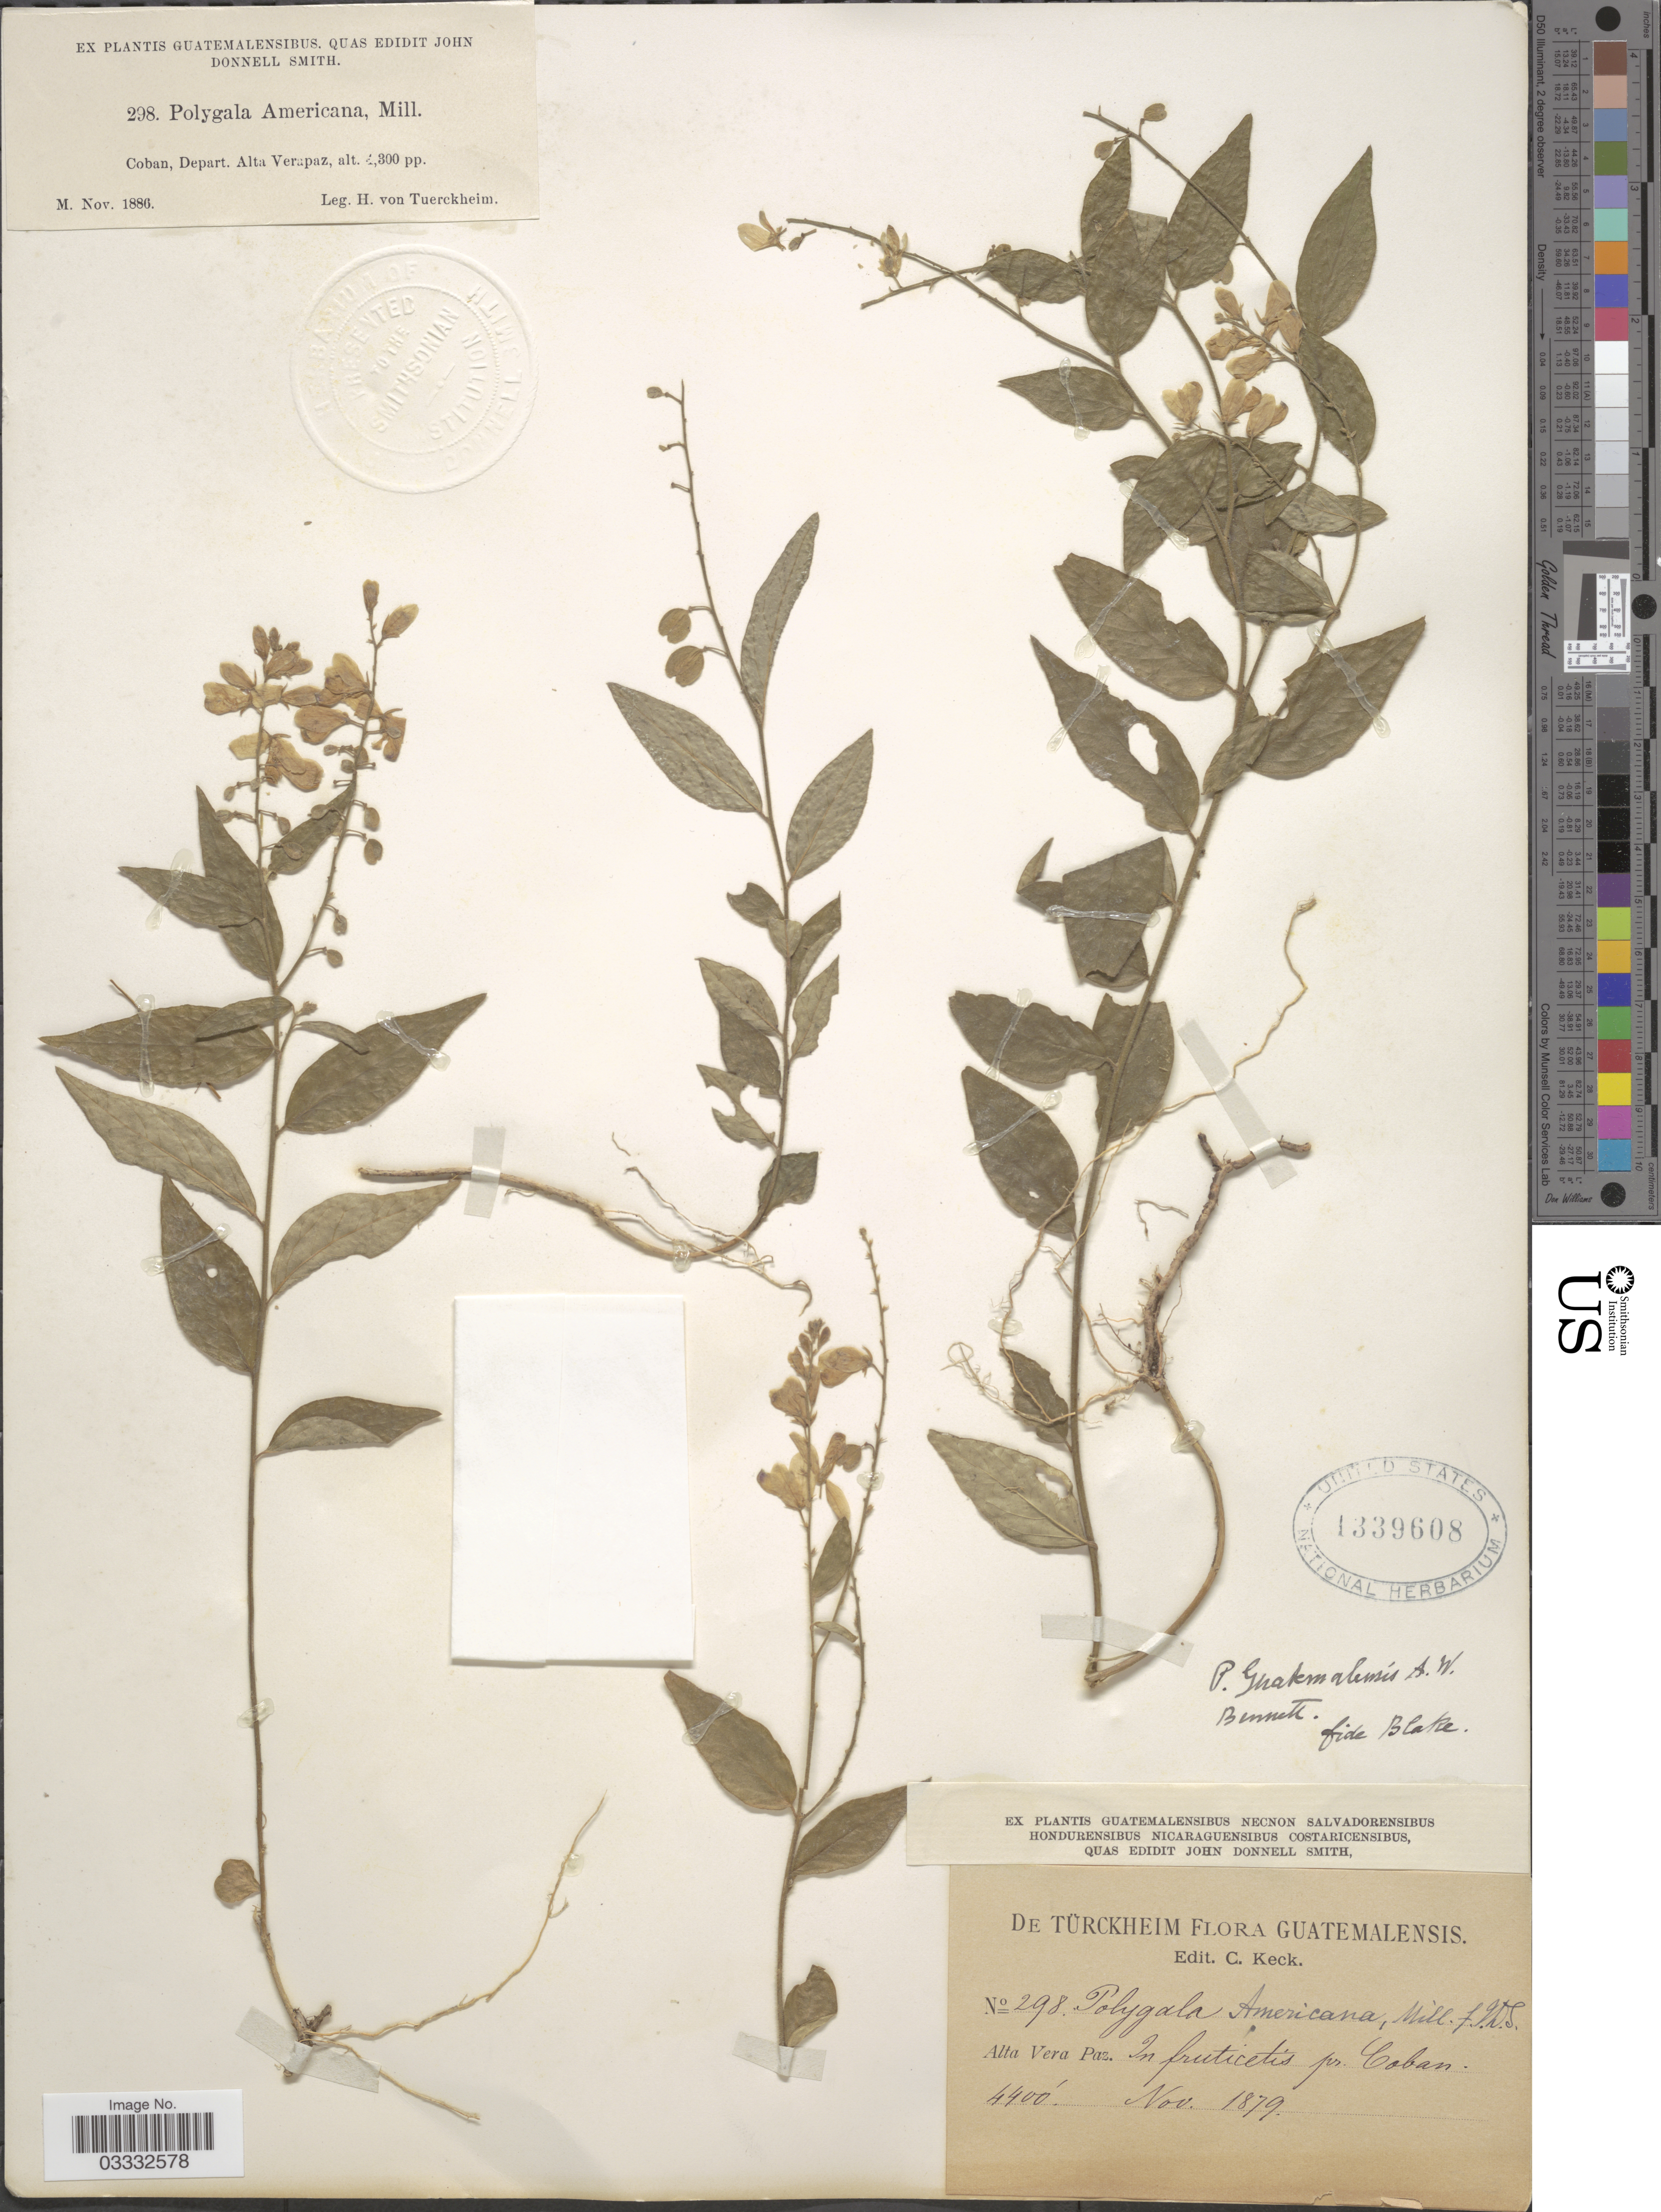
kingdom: Plantae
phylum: Tracheophyta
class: Magnoliopsida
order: Fabales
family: Polygalaceae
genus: Hebecarpa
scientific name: Hebecarpa costaricensis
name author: (Chodat) J.R. Abbott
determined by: Strong, Mark T., (BOT), Smithsonian Institution - National Museum of Natural History (UNITED STATES)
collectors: H. von Tuerckheim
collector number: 298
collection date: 1879-11/1886-11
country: Guatemala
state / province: Alta Verapaz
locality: Coban, Depart. Alta Verapaz.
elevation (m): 1311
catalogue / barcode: US 1339608